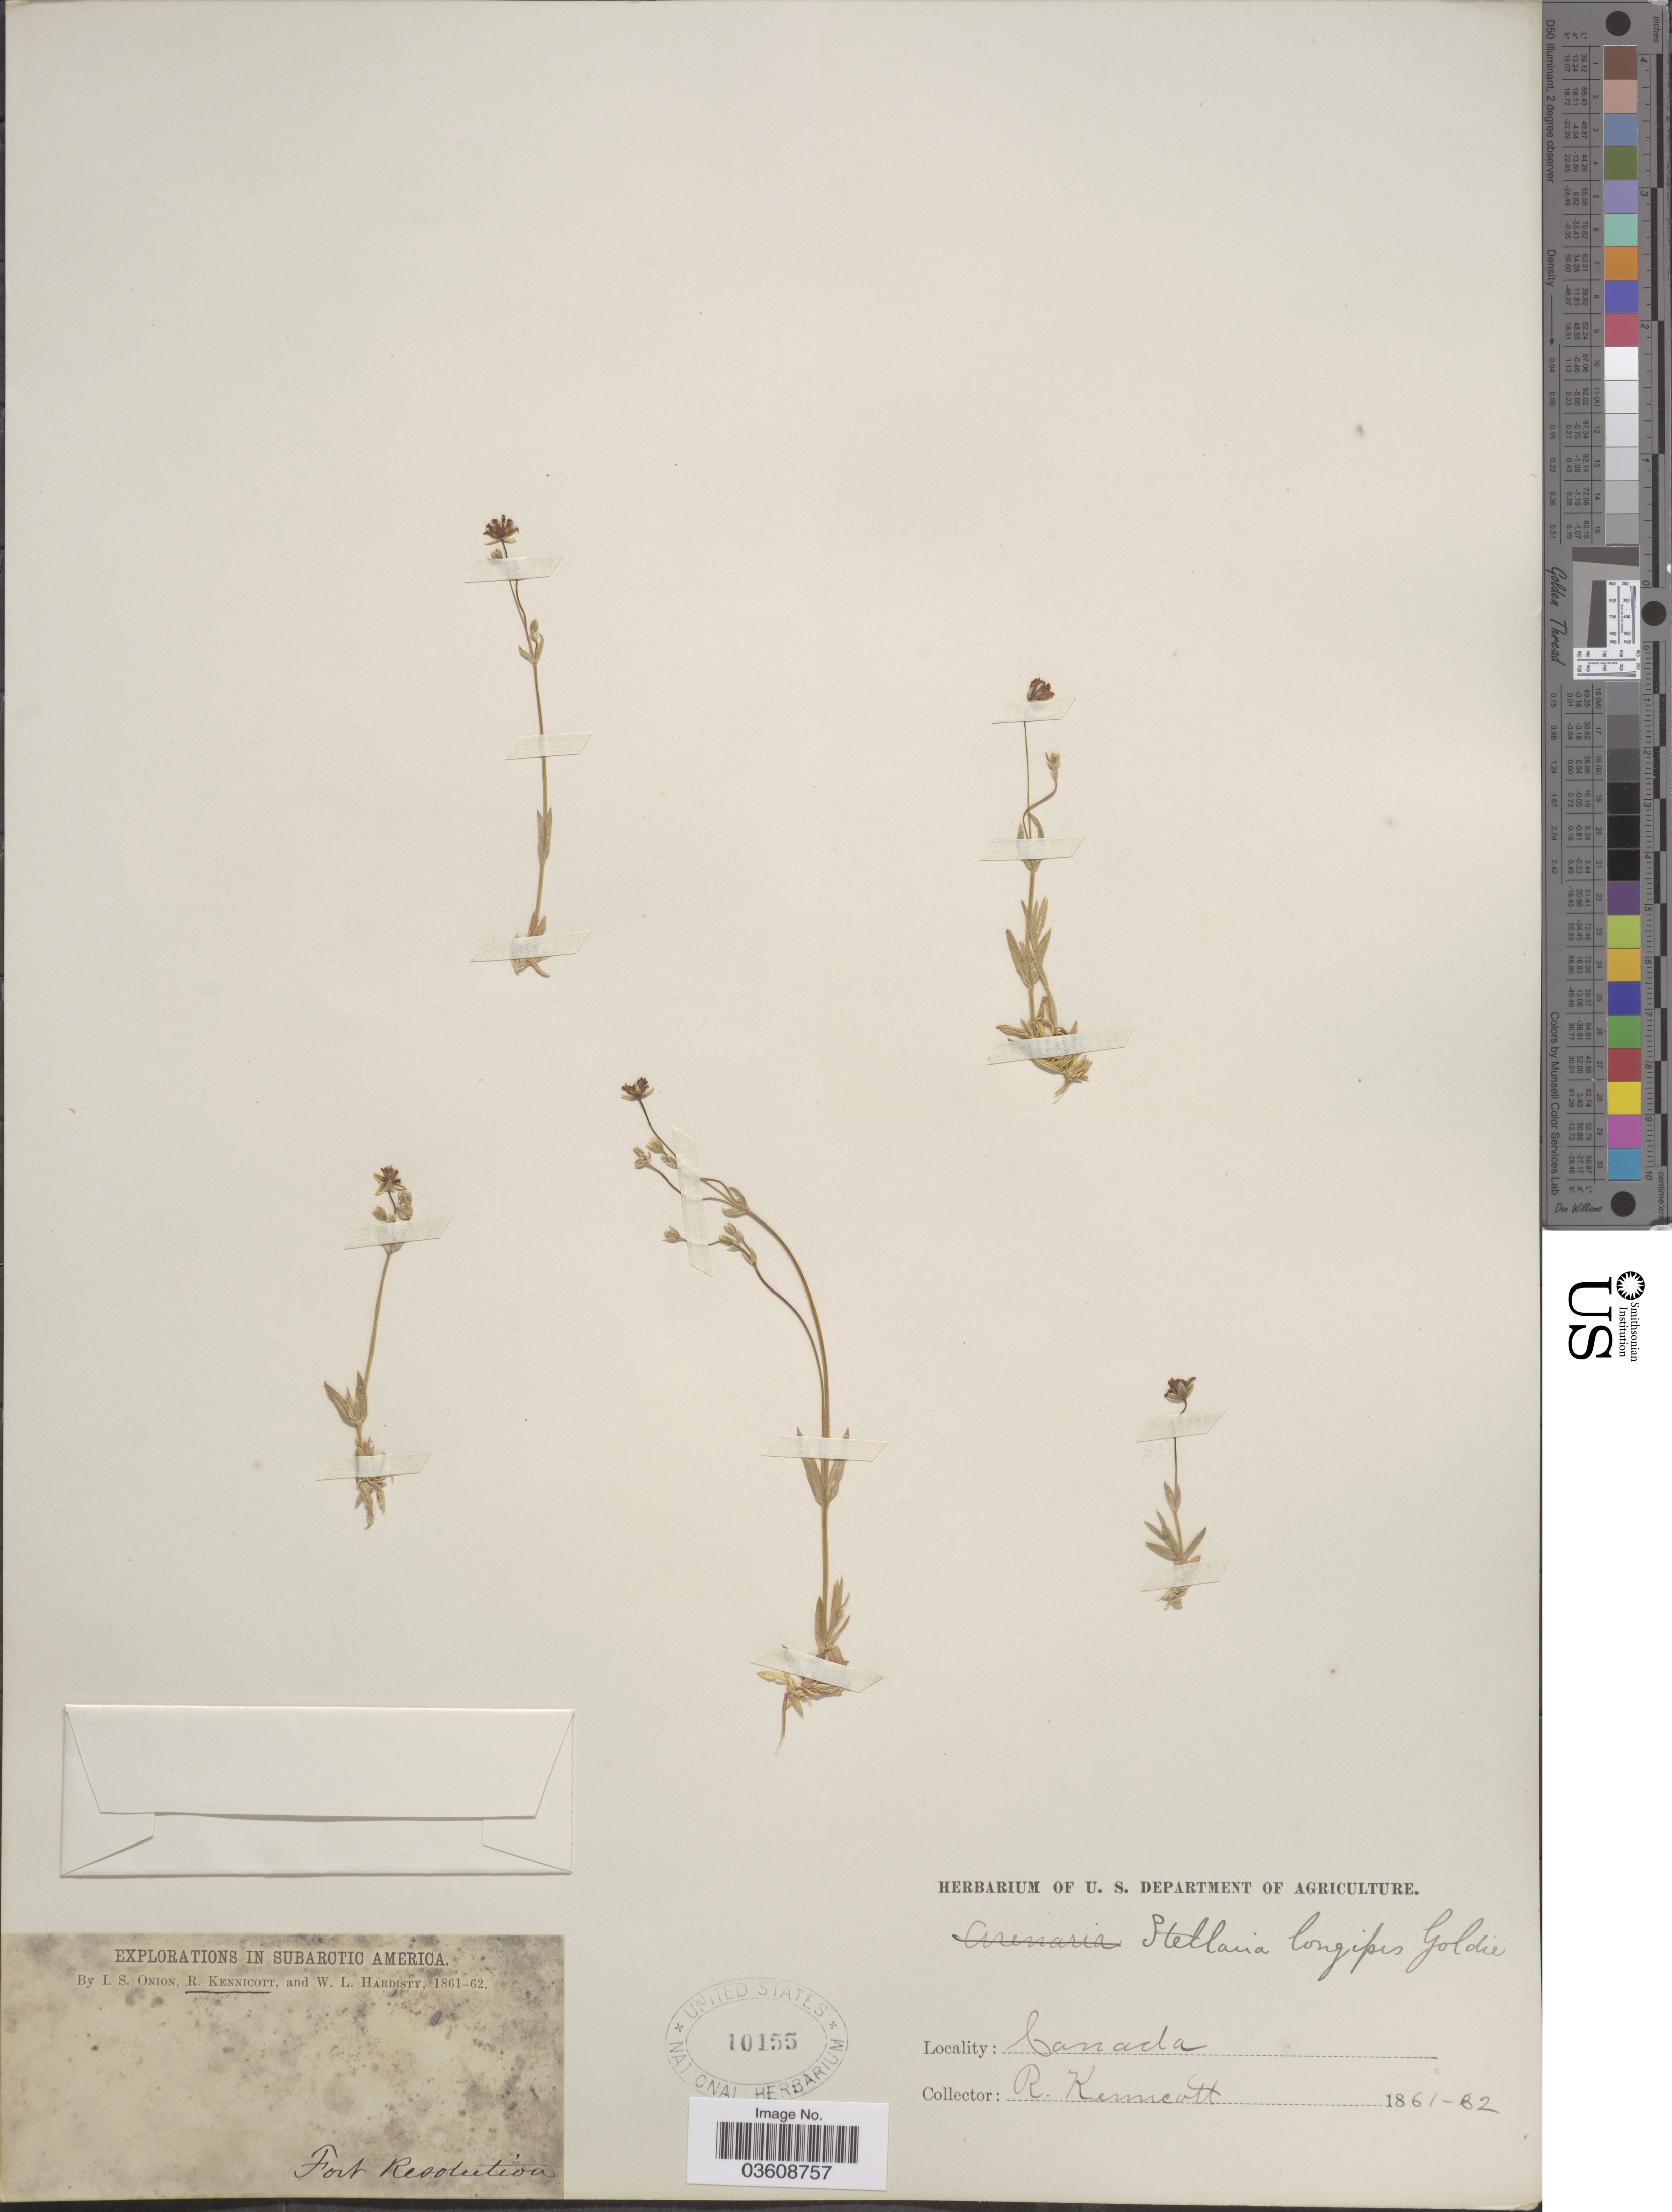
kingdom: Plantae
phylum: Tracheophyta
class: Magnoliopsida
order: Caryophyllales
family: Caryophyllaceae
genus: Stellaria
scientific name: Stellaria longipes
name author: Goldie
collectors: R. Kennicott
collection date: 1861/1862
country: Canada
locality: Subarctic America. Fort Resolution.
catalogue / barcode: US 10155